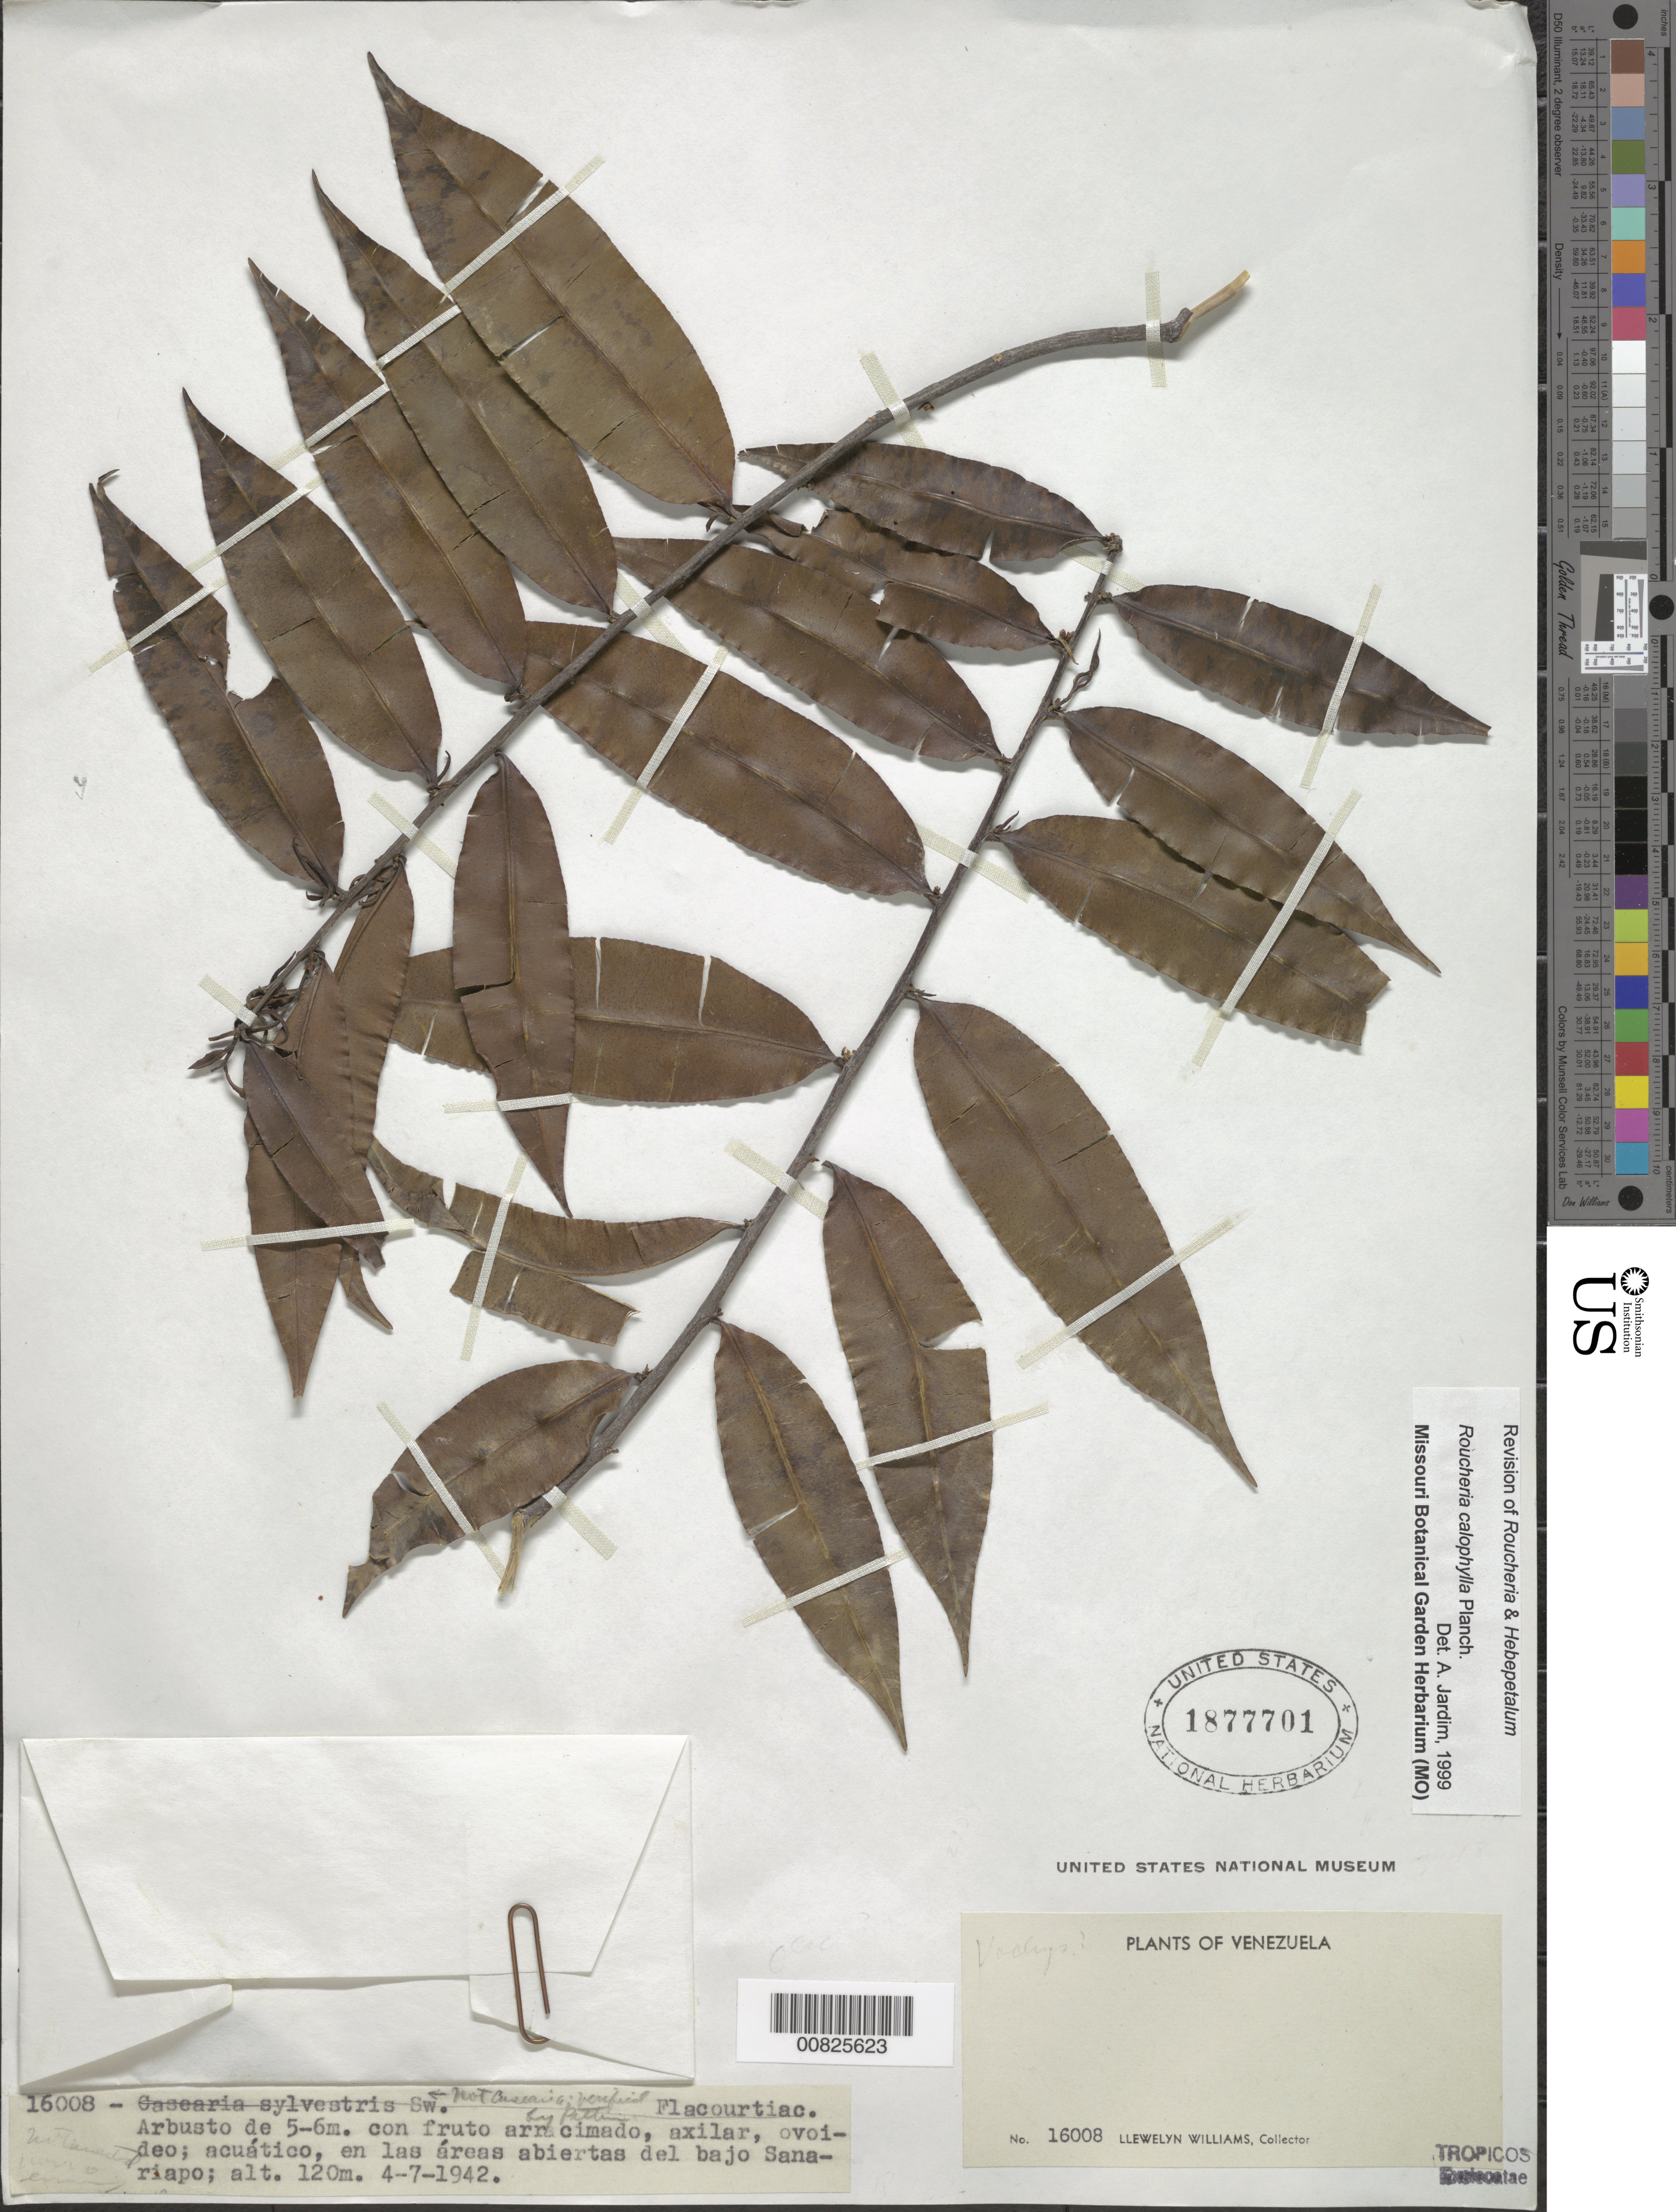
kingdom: Plantae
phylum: Tracheophyta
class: Magnoliopsida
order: Malpighiales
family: Linaceae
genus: Roucheria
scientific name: Roucheria calophylla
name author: Planch.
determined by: Jardim, A.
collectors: Ll. Williams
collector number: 16008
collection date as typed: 4-Jul-42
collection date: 1942-07-04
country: Venezuela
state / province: Amazonas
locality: Bajo Río Sanariapo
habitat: Areas abiertas del río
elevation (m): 120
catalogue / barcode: US 1877701